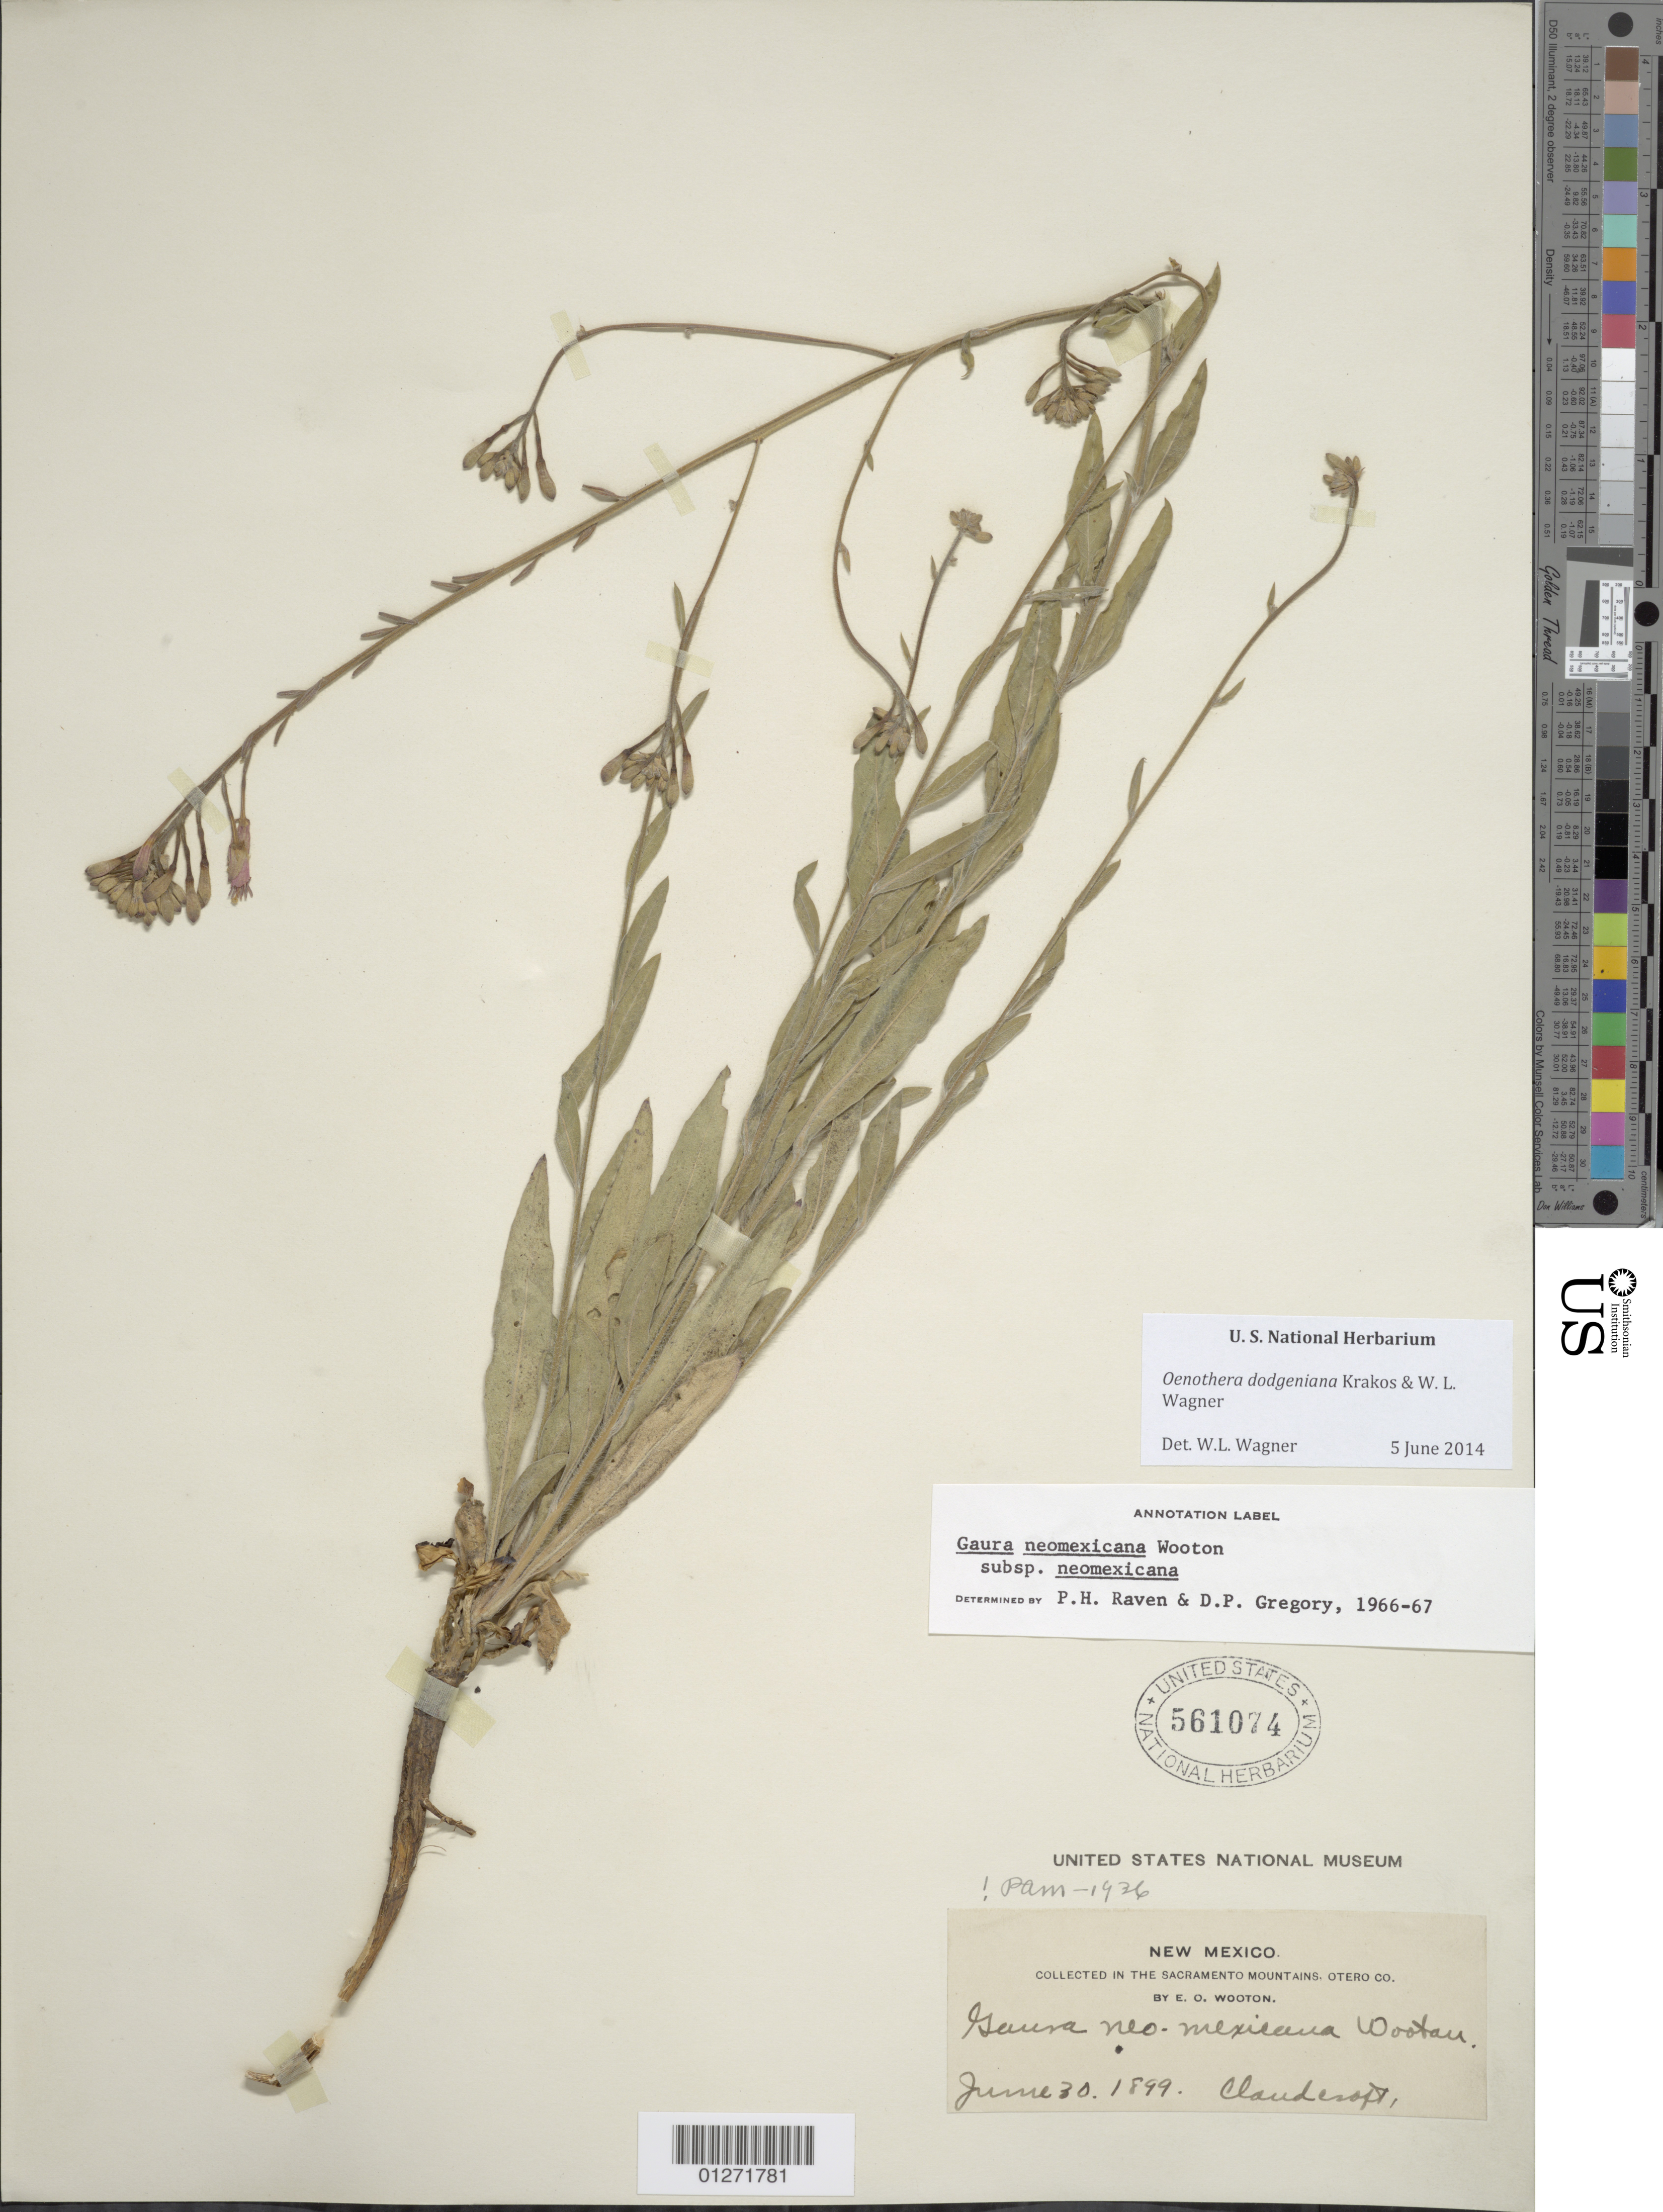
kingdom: Plantae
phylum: Tracheophyta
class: Magnoliopsida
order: Myrtales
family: Onagraceae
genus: Oenothera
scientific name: Oenothera dodgeniana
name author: Krakos & W.L. Wagner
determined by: Wagner, W. L., (BOT), Smithsonian Institution - National Museum of Natural History (UNITED STATES)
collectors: E. O. Wooton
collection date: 1899-06-30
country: United States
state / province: New Mexico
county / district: Otero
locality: Sacramento Mountains.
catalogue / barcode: US 561074